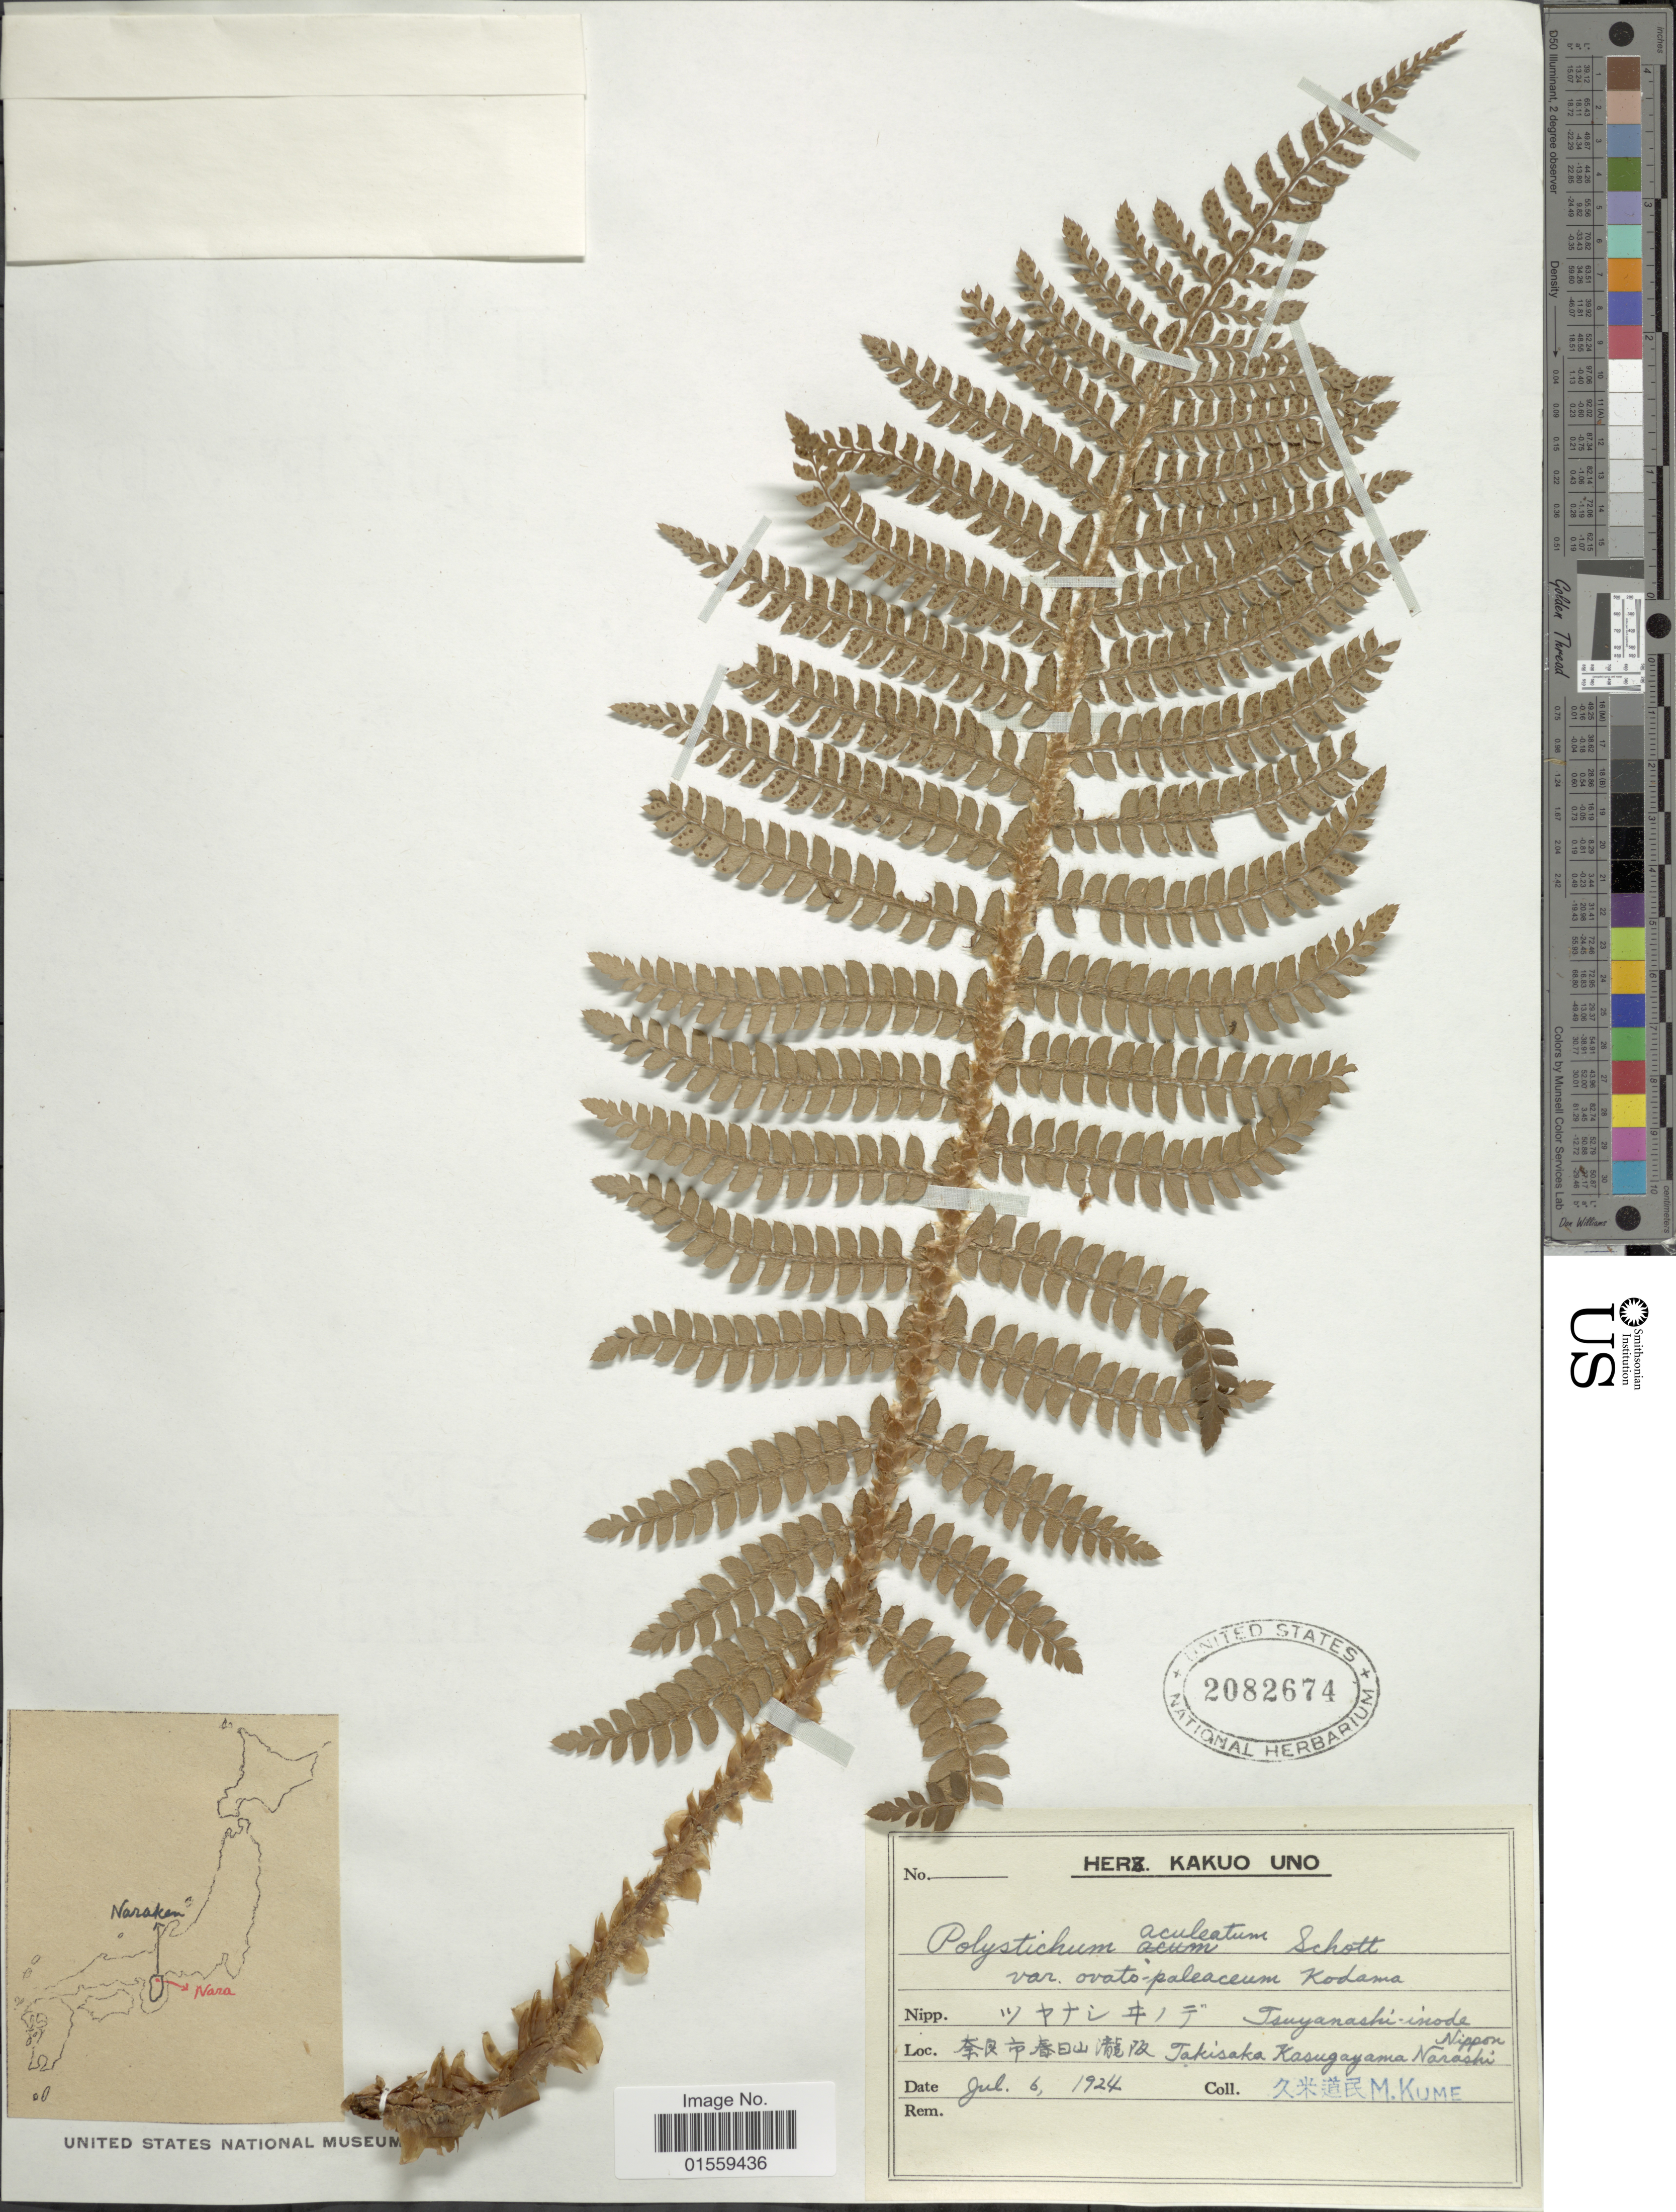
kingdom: Plantae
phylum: Tracheophyta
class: Polypodiopsida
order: Polypodiales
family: Dryopteridaceae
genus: Polystichum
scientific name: Polystichum retrosopaleaceum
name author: (Kodama) Tagawa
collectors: M. Kume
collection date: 1924-07-06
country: Japan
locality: Tsuyanashi-inode Takisaka Kasugayama Narashi Nippon.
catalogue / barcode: US 2082674